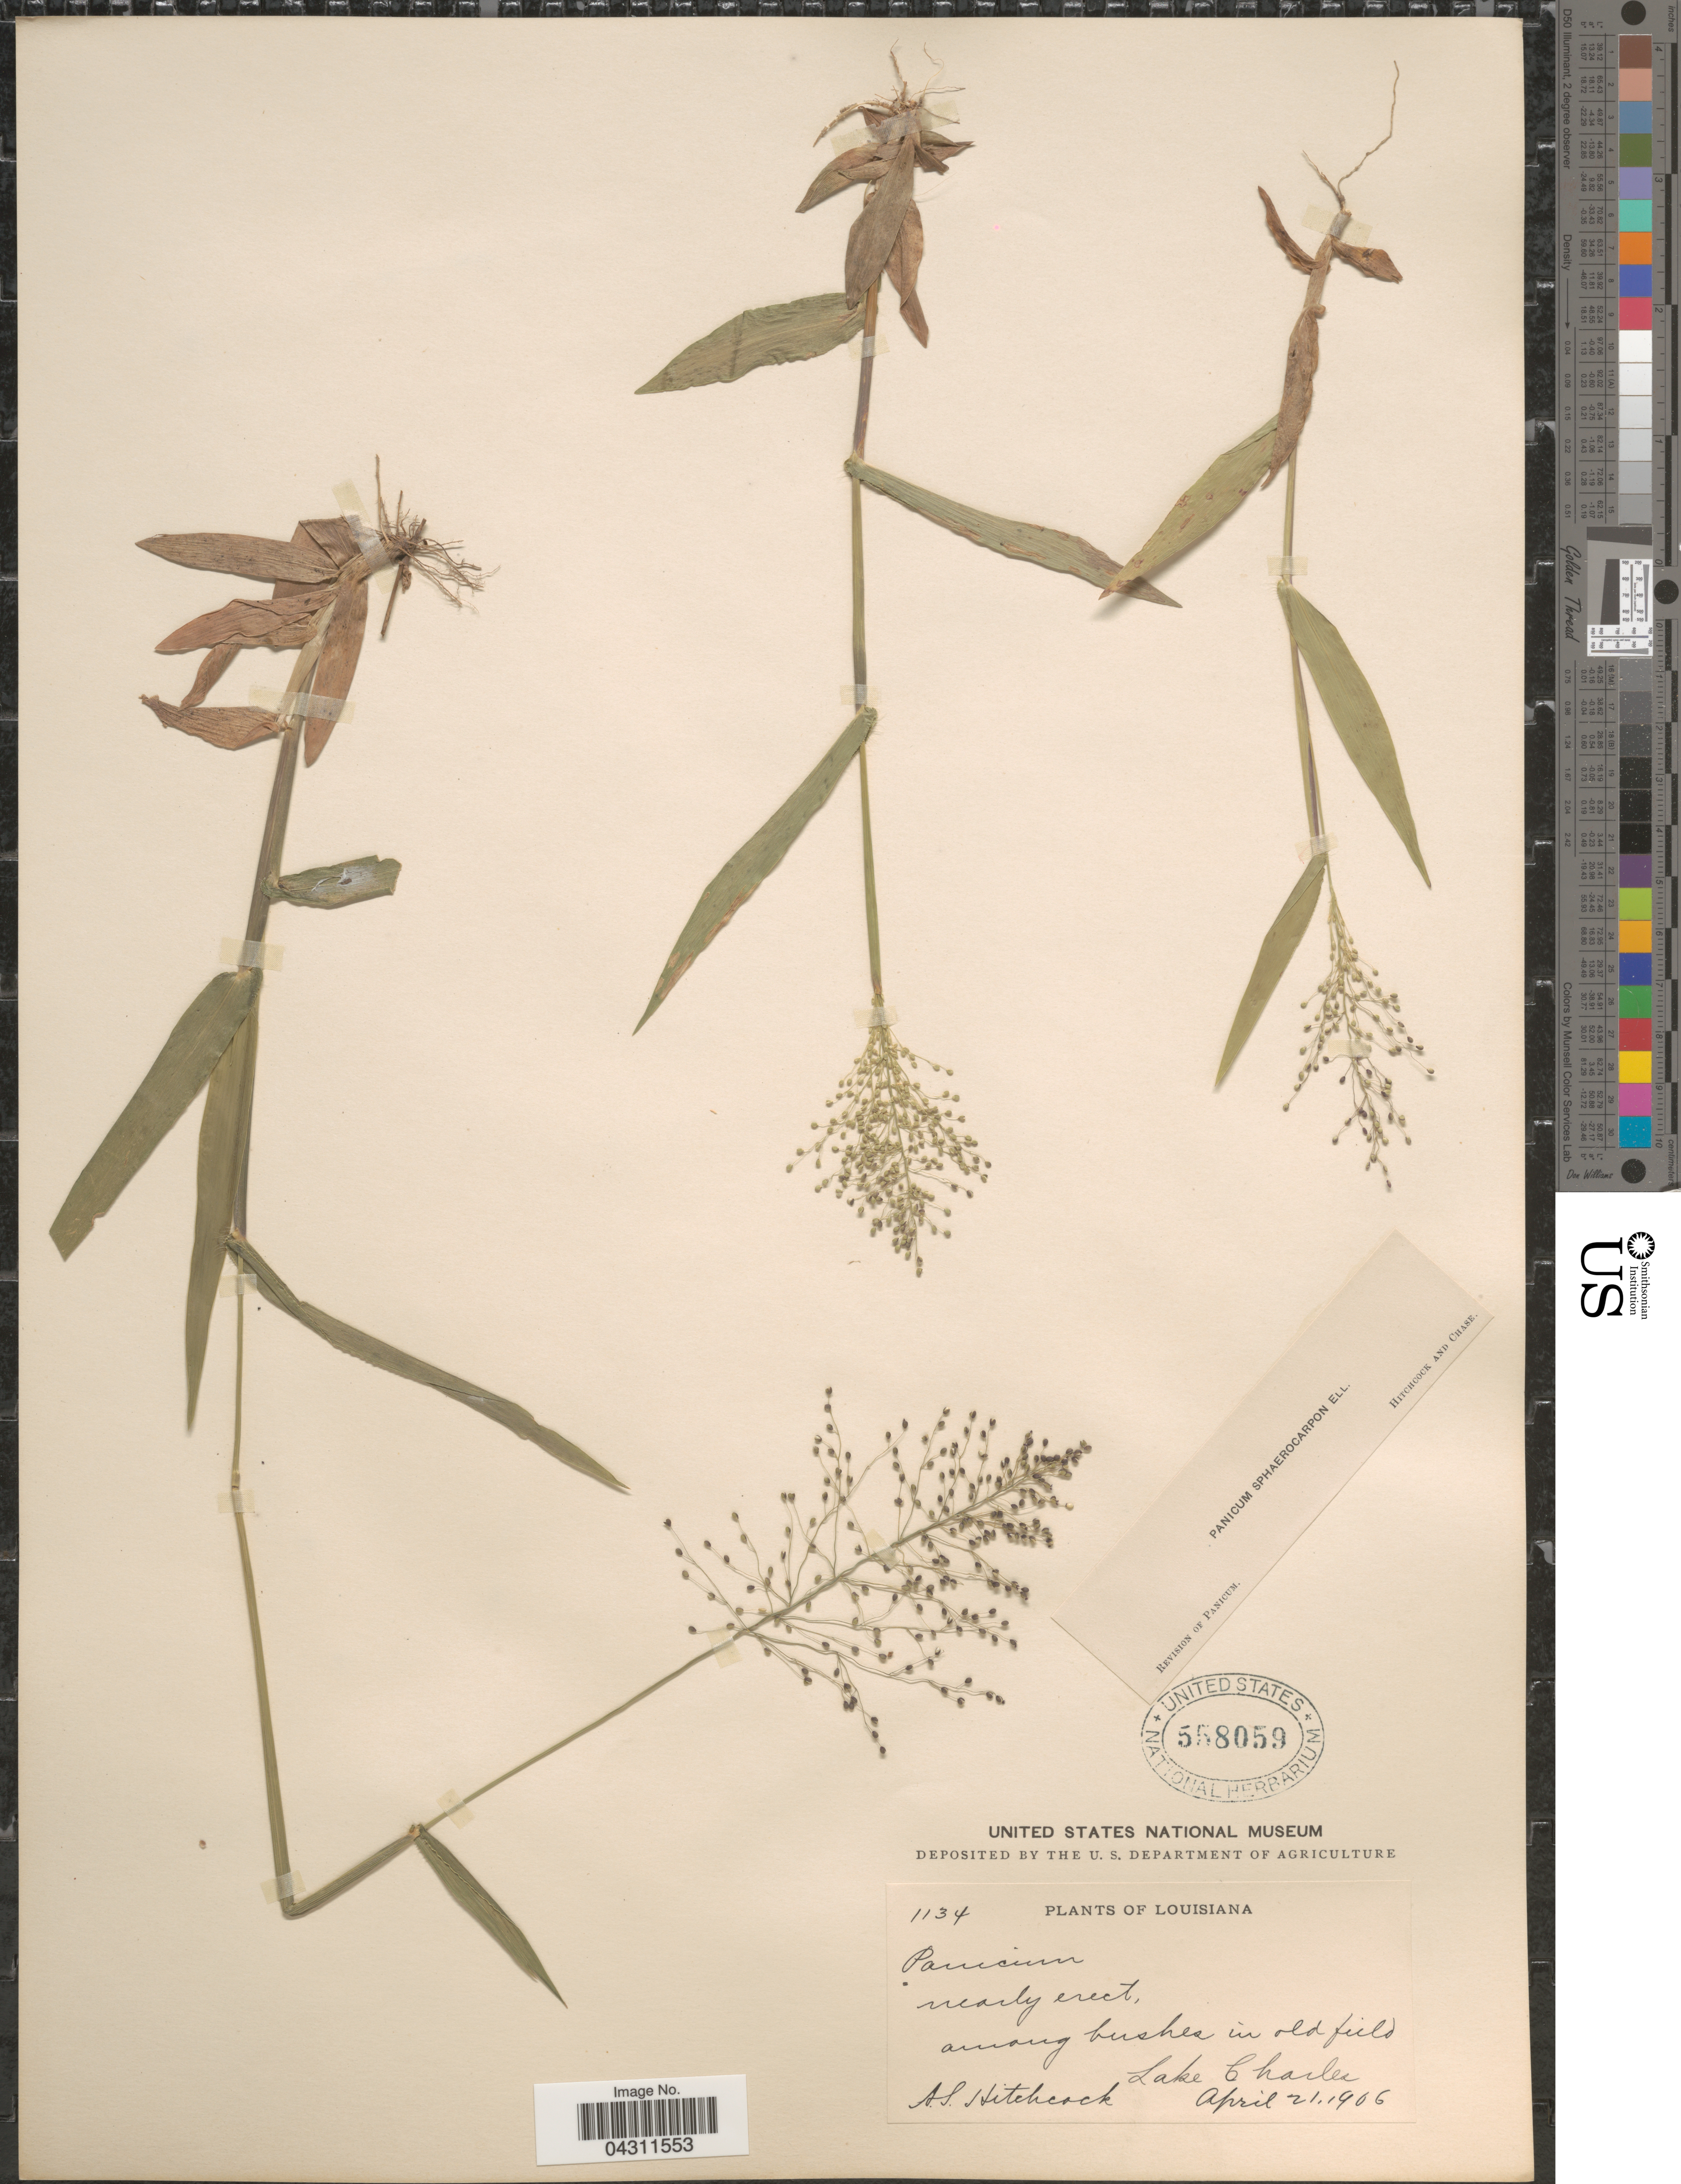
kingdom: Plantae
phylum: Tracheophyta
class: Liliopsida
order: Poales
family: Poaceae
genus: Dichanthelium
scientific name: Dichanthelium sphaerocarpon var. sphaerocarpon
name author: (Elliott) Gould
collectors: A. S. Hitchcock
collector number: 1134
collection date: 1906-04-21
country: United States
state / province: Louisiana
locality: Among bushes in old field. Lake Charles.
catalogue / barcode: US 558059